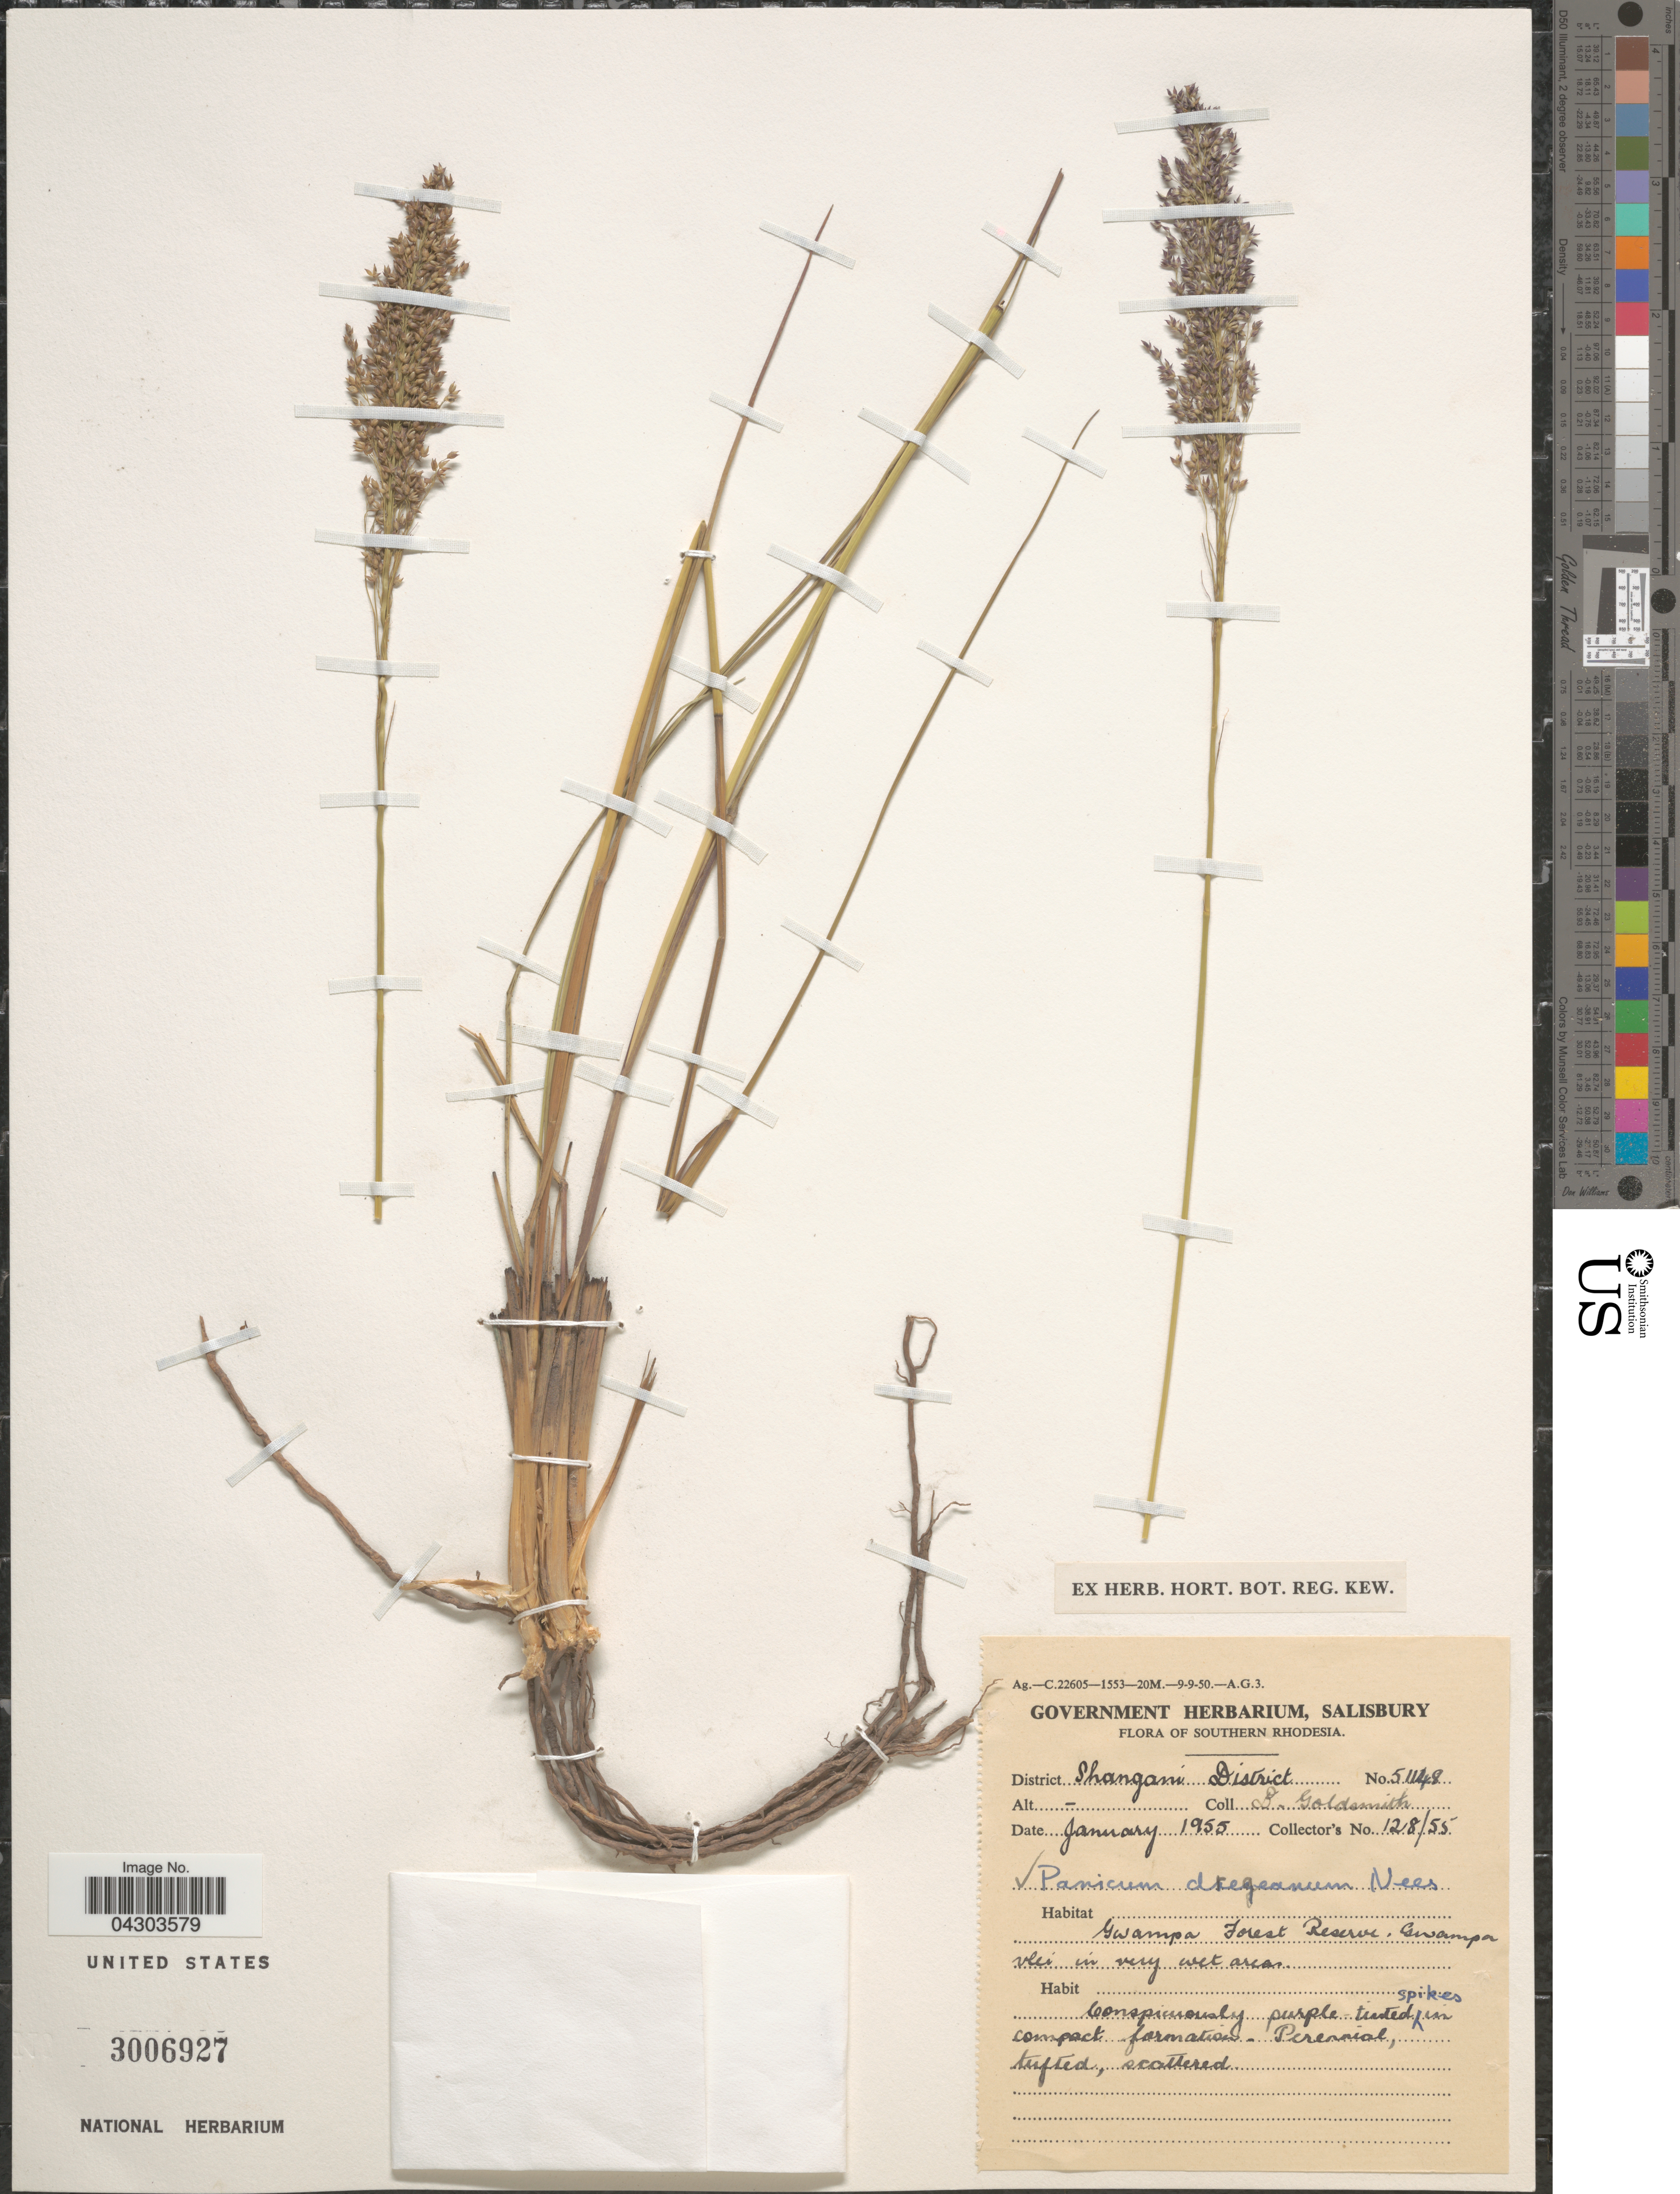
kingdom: Plantae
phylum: Tracheophyta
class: Liliopsida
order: Poales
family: Poaceae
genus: Panicum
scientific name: Panicum dregeanum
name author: Nees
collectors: B. Goldsmith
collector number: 128/55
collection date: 1955-01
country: Zimbabwe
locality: Southern Rhodesia. District Shangani District. Gwampa Forest Reserve, Gwampa vlei in very wet areas.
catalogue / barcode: US 3006927